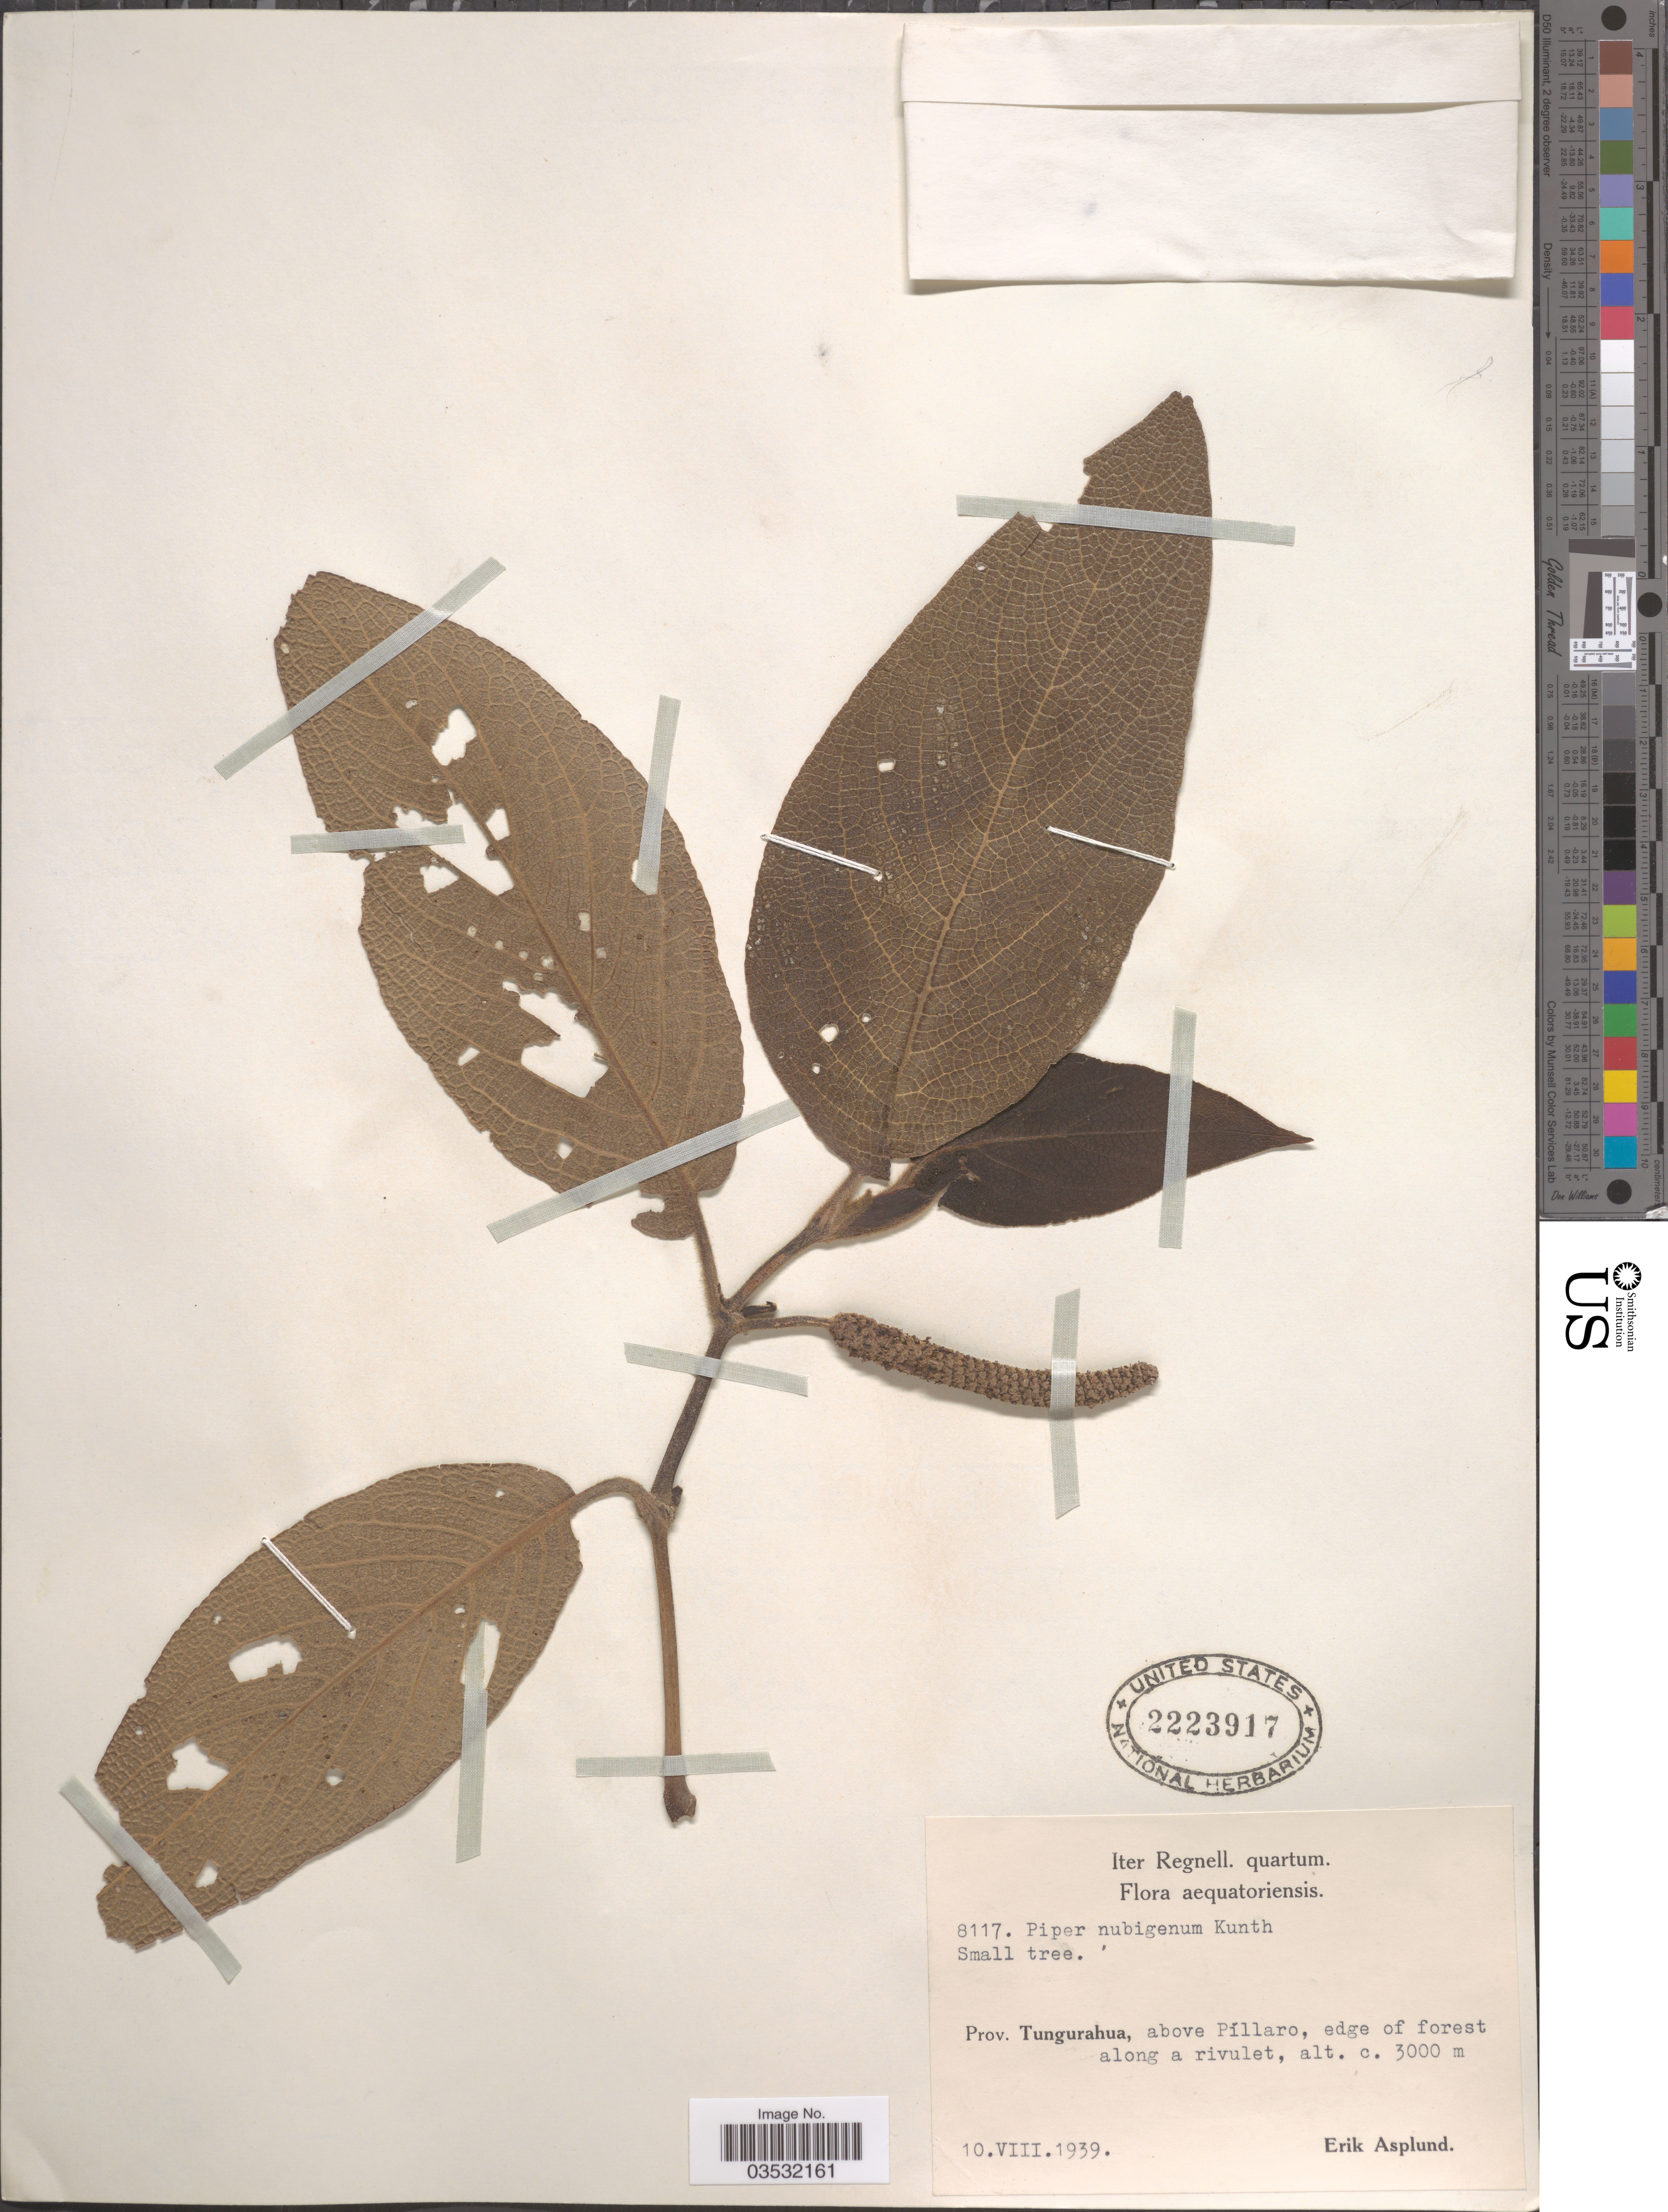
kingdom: Plantae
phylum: Tracheophyta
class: Magnoliopsida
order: Piperales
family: Piperaceae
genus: Piper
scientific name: Piper nubigenum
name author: Kunth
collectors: E. Asplund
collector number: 8117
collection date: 1939-08-10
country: Ecuador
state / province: Tungurahua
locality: Aequatoriensis. Above Pillaro, edge of forest along a rivulet.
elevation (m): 3000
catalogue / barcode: US 2223917